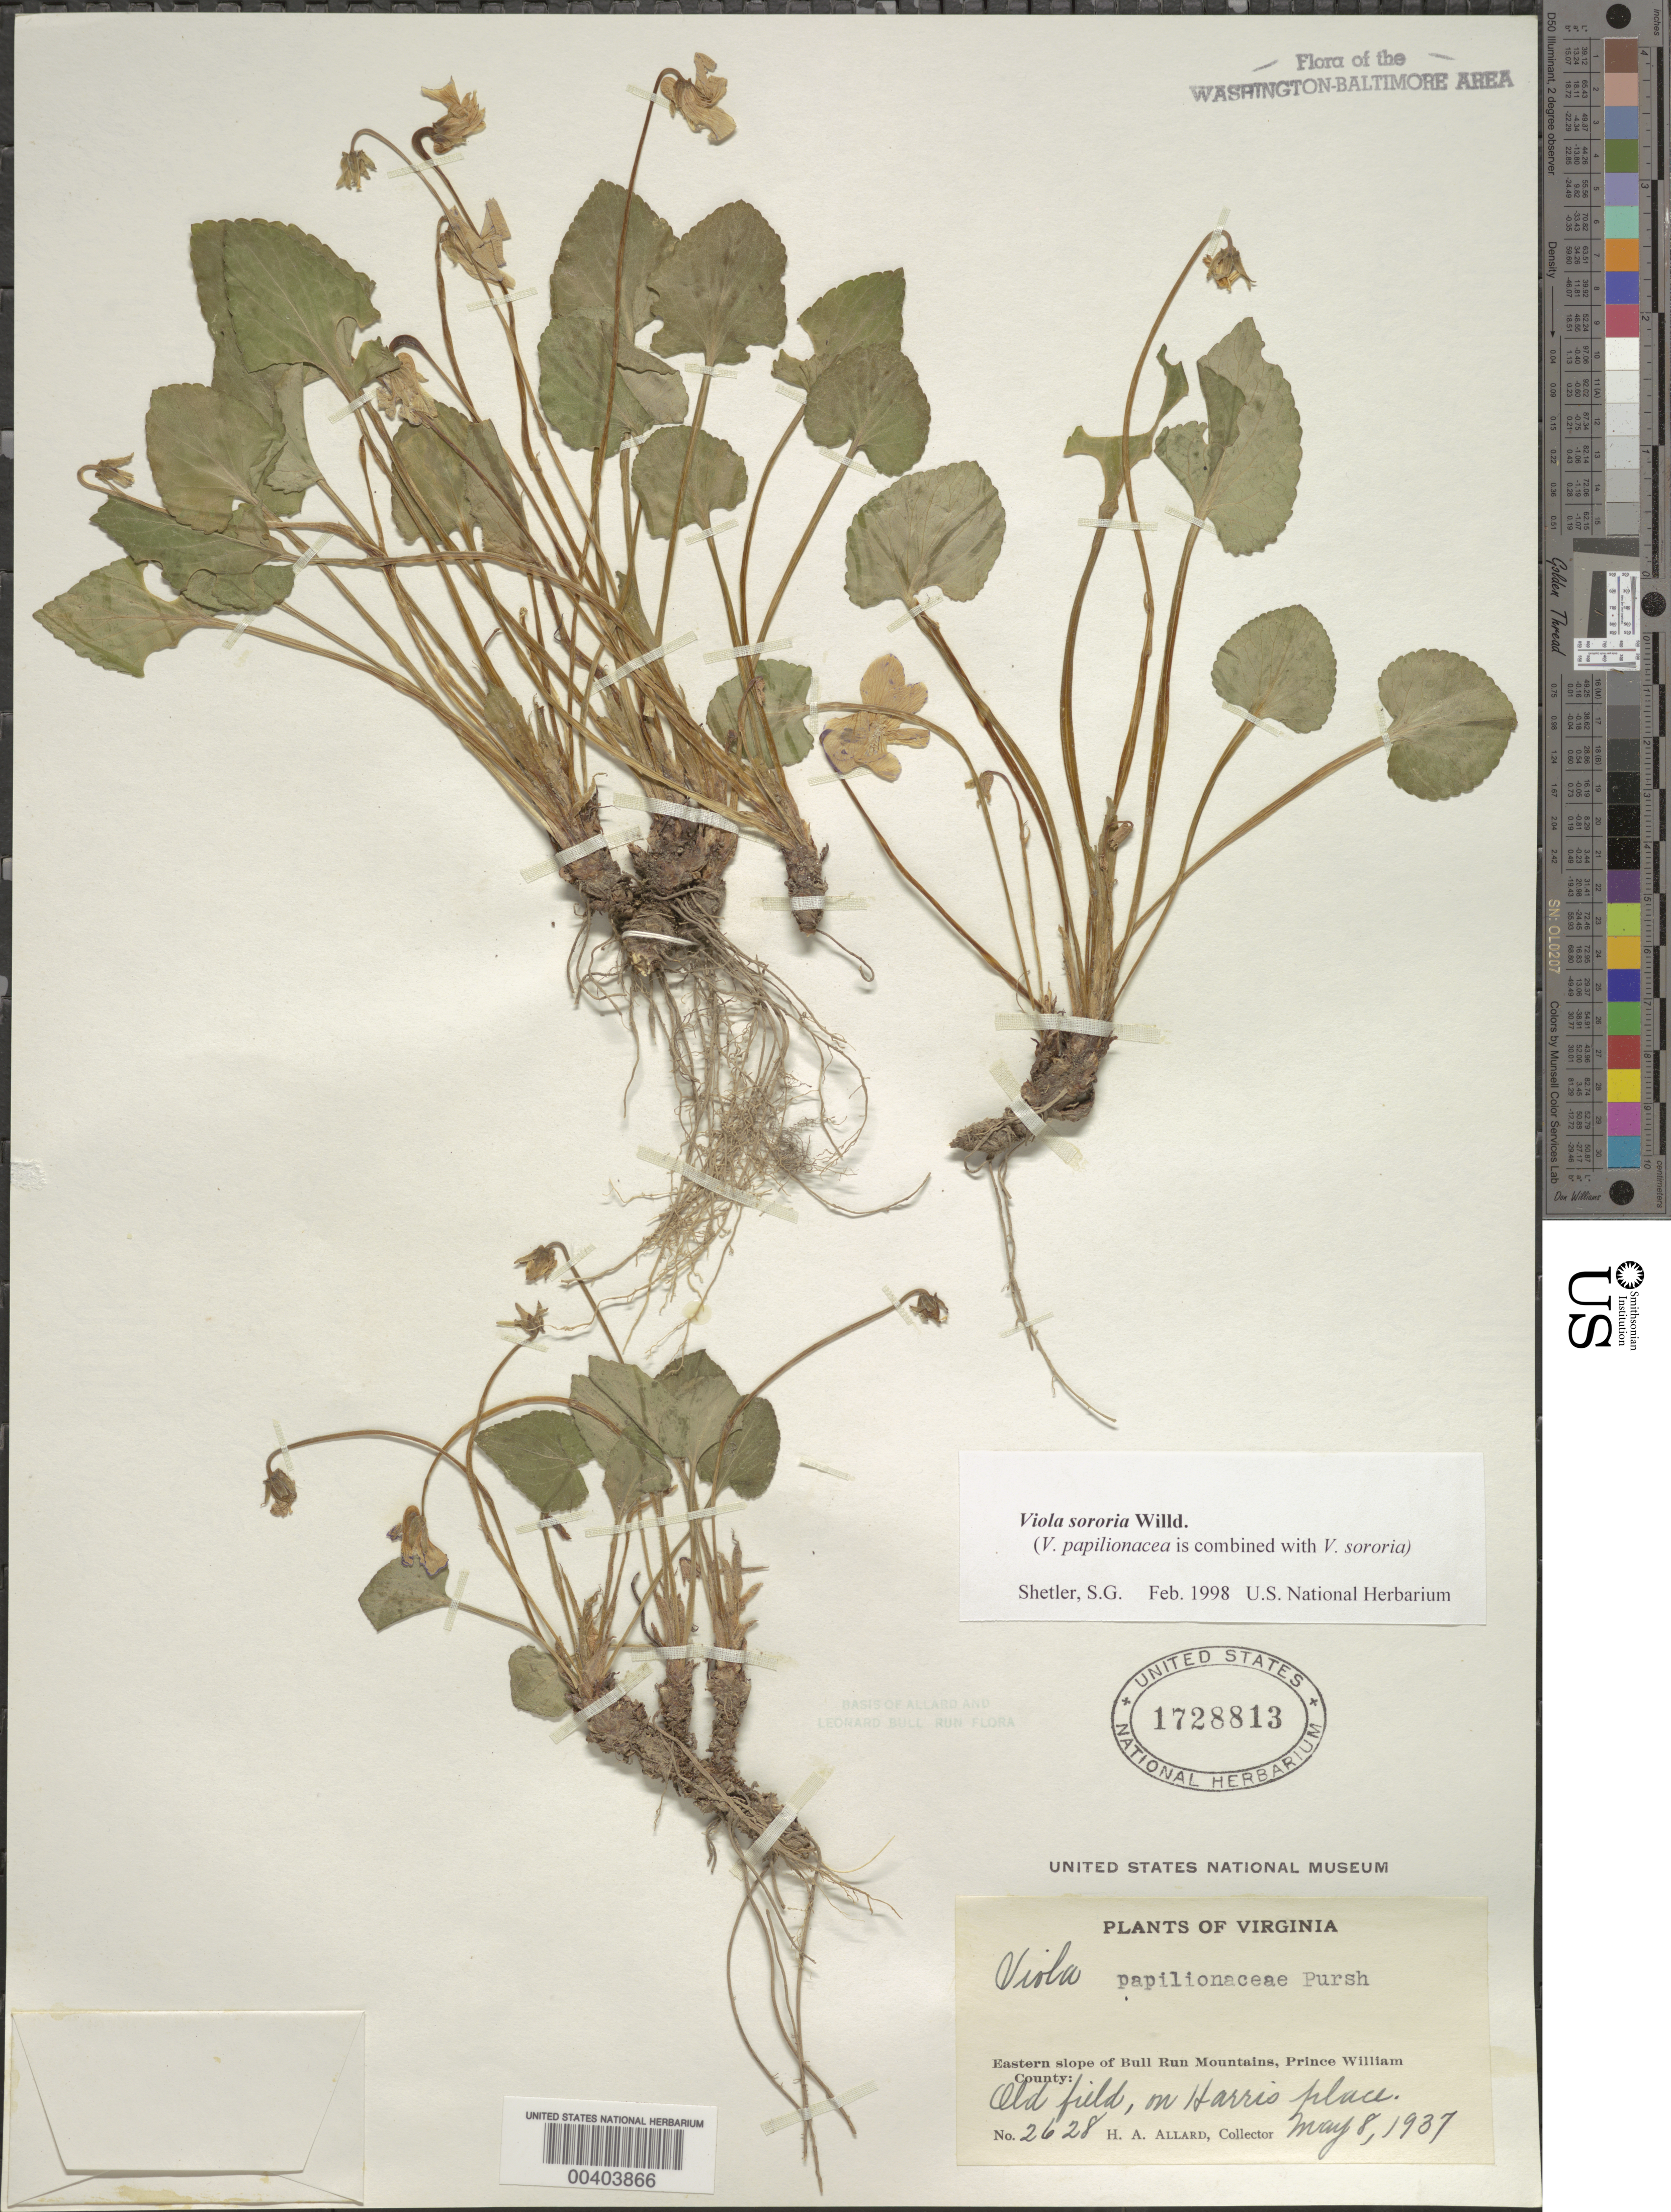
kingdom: Plantae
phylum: Tracheophyta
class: Magnoliopsida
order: Malpighiales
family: Violaceae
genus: Viola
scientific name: Viola sororia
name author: Willd.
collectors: H. A. Allard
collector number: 2628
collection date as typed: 08 May 1937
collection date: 1937-05-08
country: United States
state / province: Virginia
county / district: Fauquier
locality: Harris Place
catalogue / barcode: US 1728813